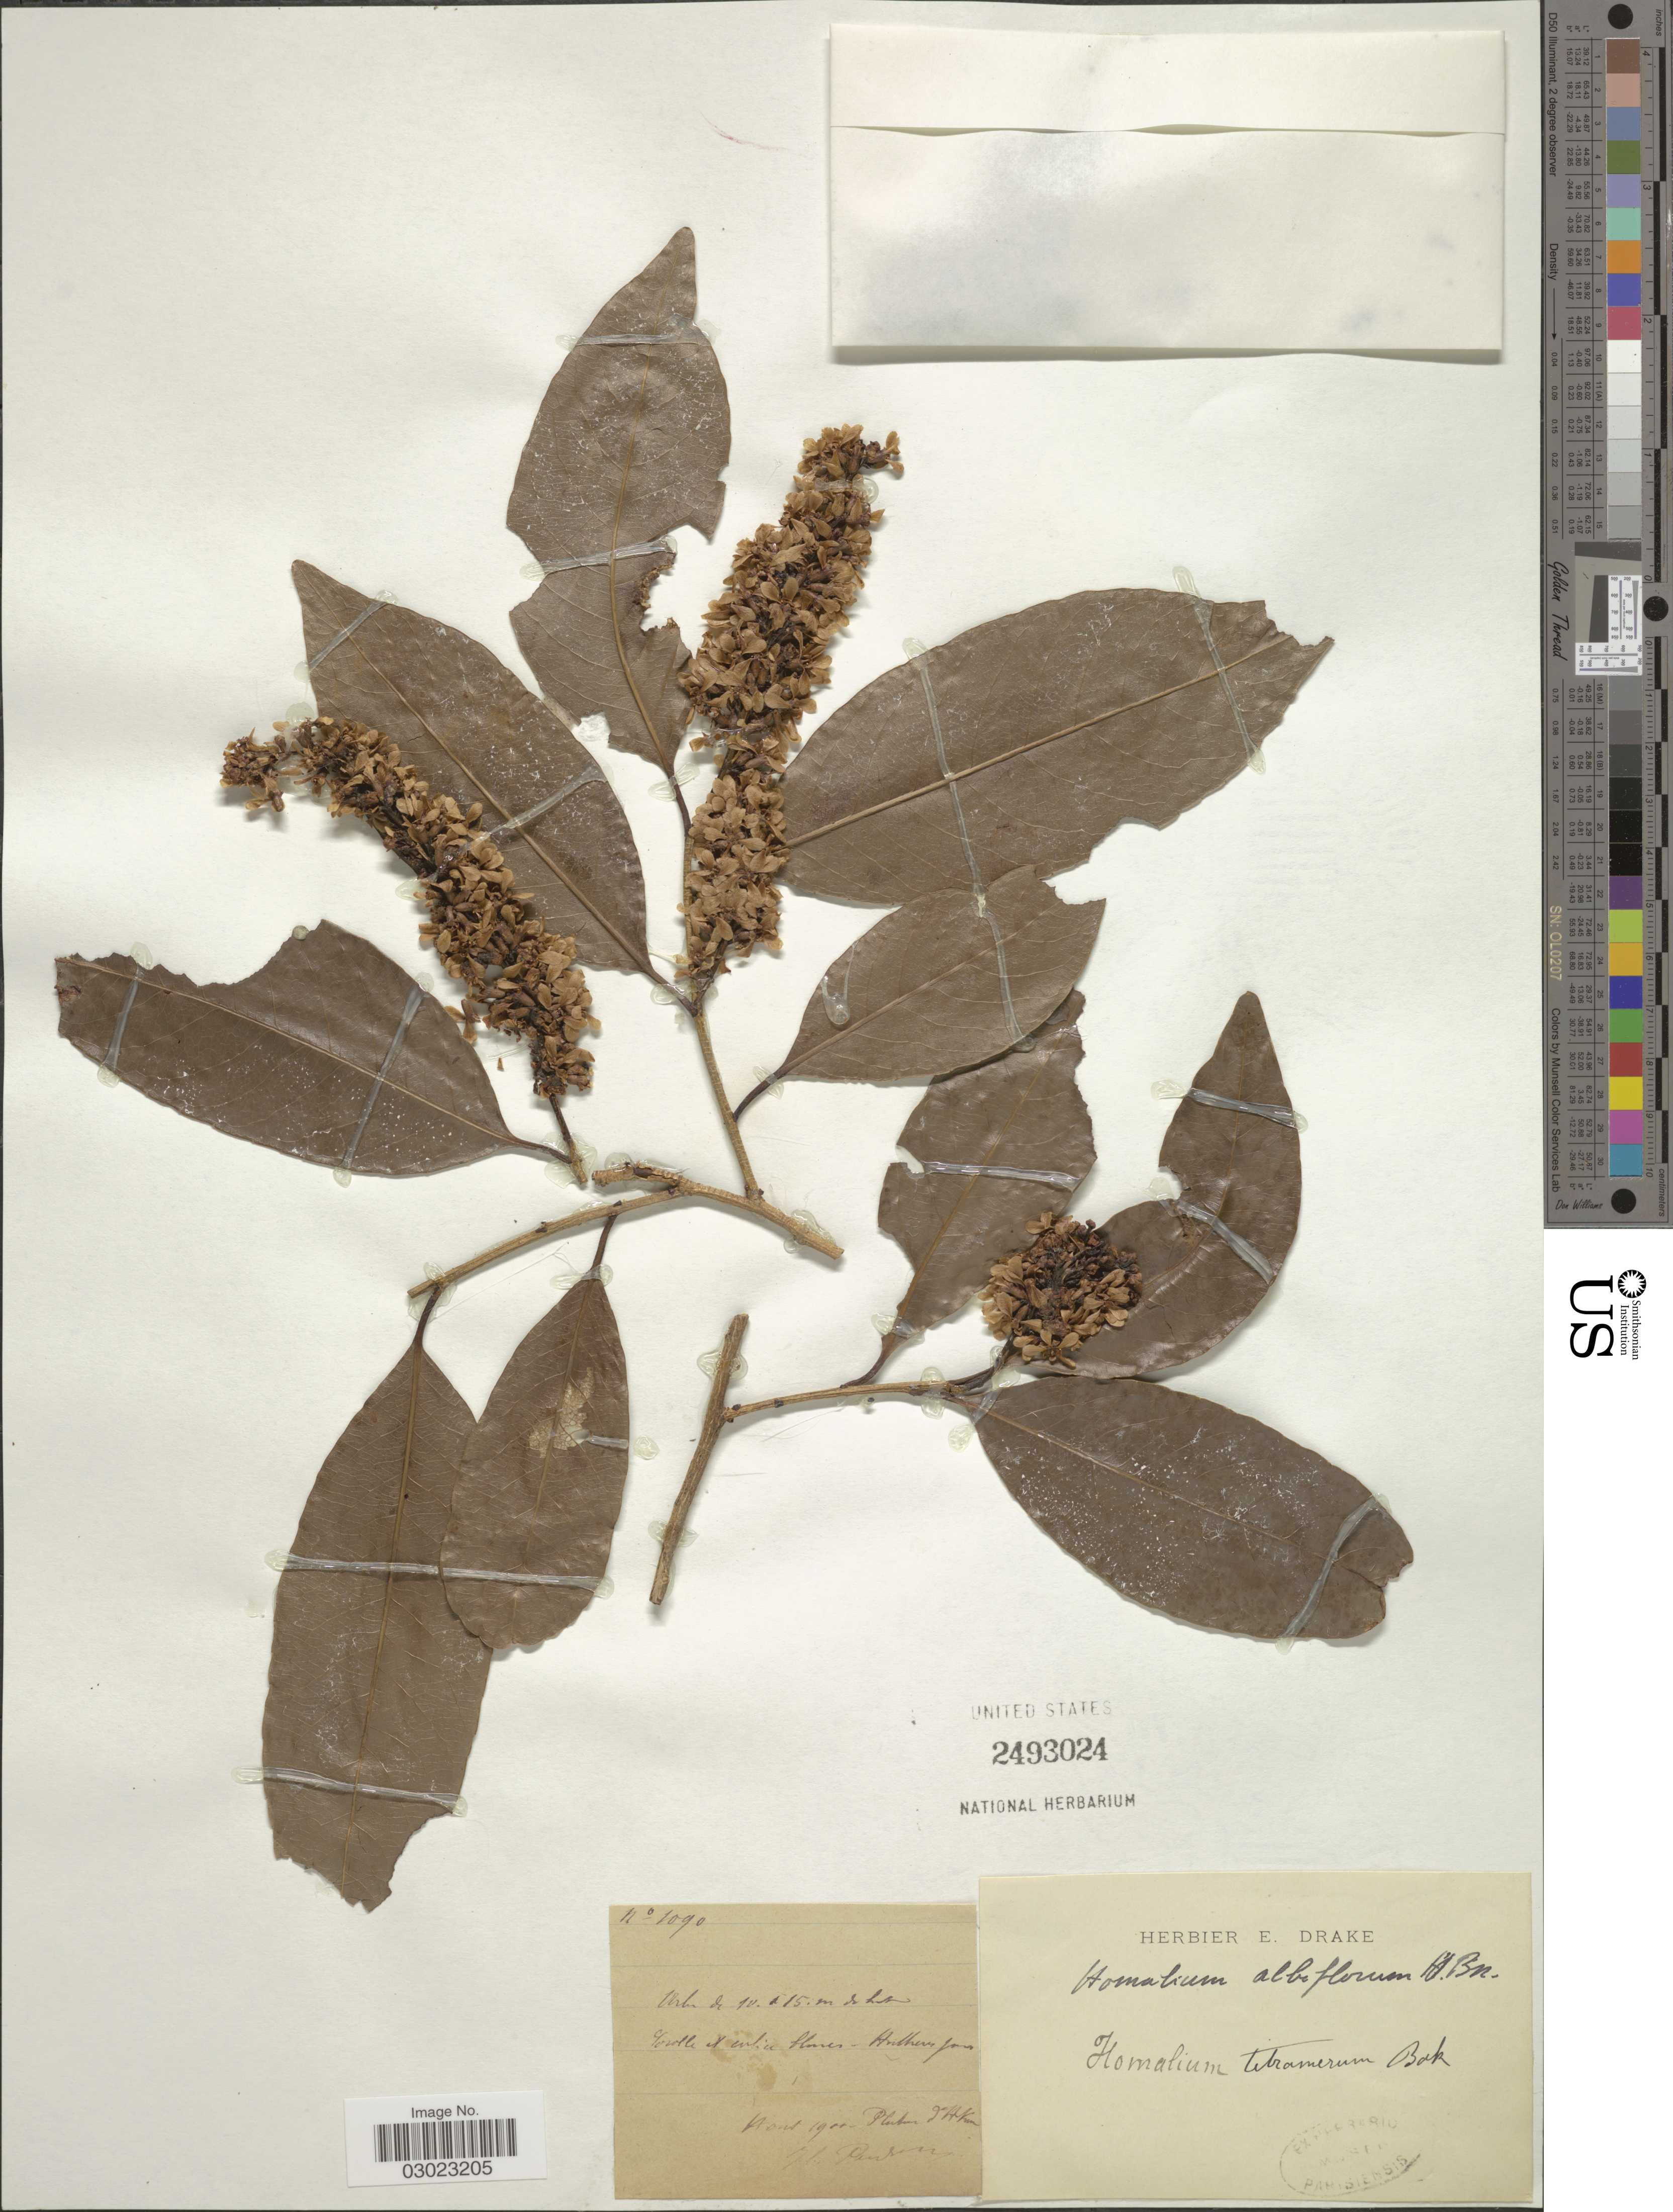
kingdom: Plantae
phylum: Tracheophyta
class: Magnoliopsida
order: Malpighiales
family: Salicaceae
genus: Homalium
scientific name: Homalium albiflorum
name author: (Boivin ex Tul.) O. Hoffm.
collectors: J. Penson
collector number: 1090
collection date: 1900-08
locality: Plateau de Akun. [interpreted]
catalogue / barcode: US 2493024